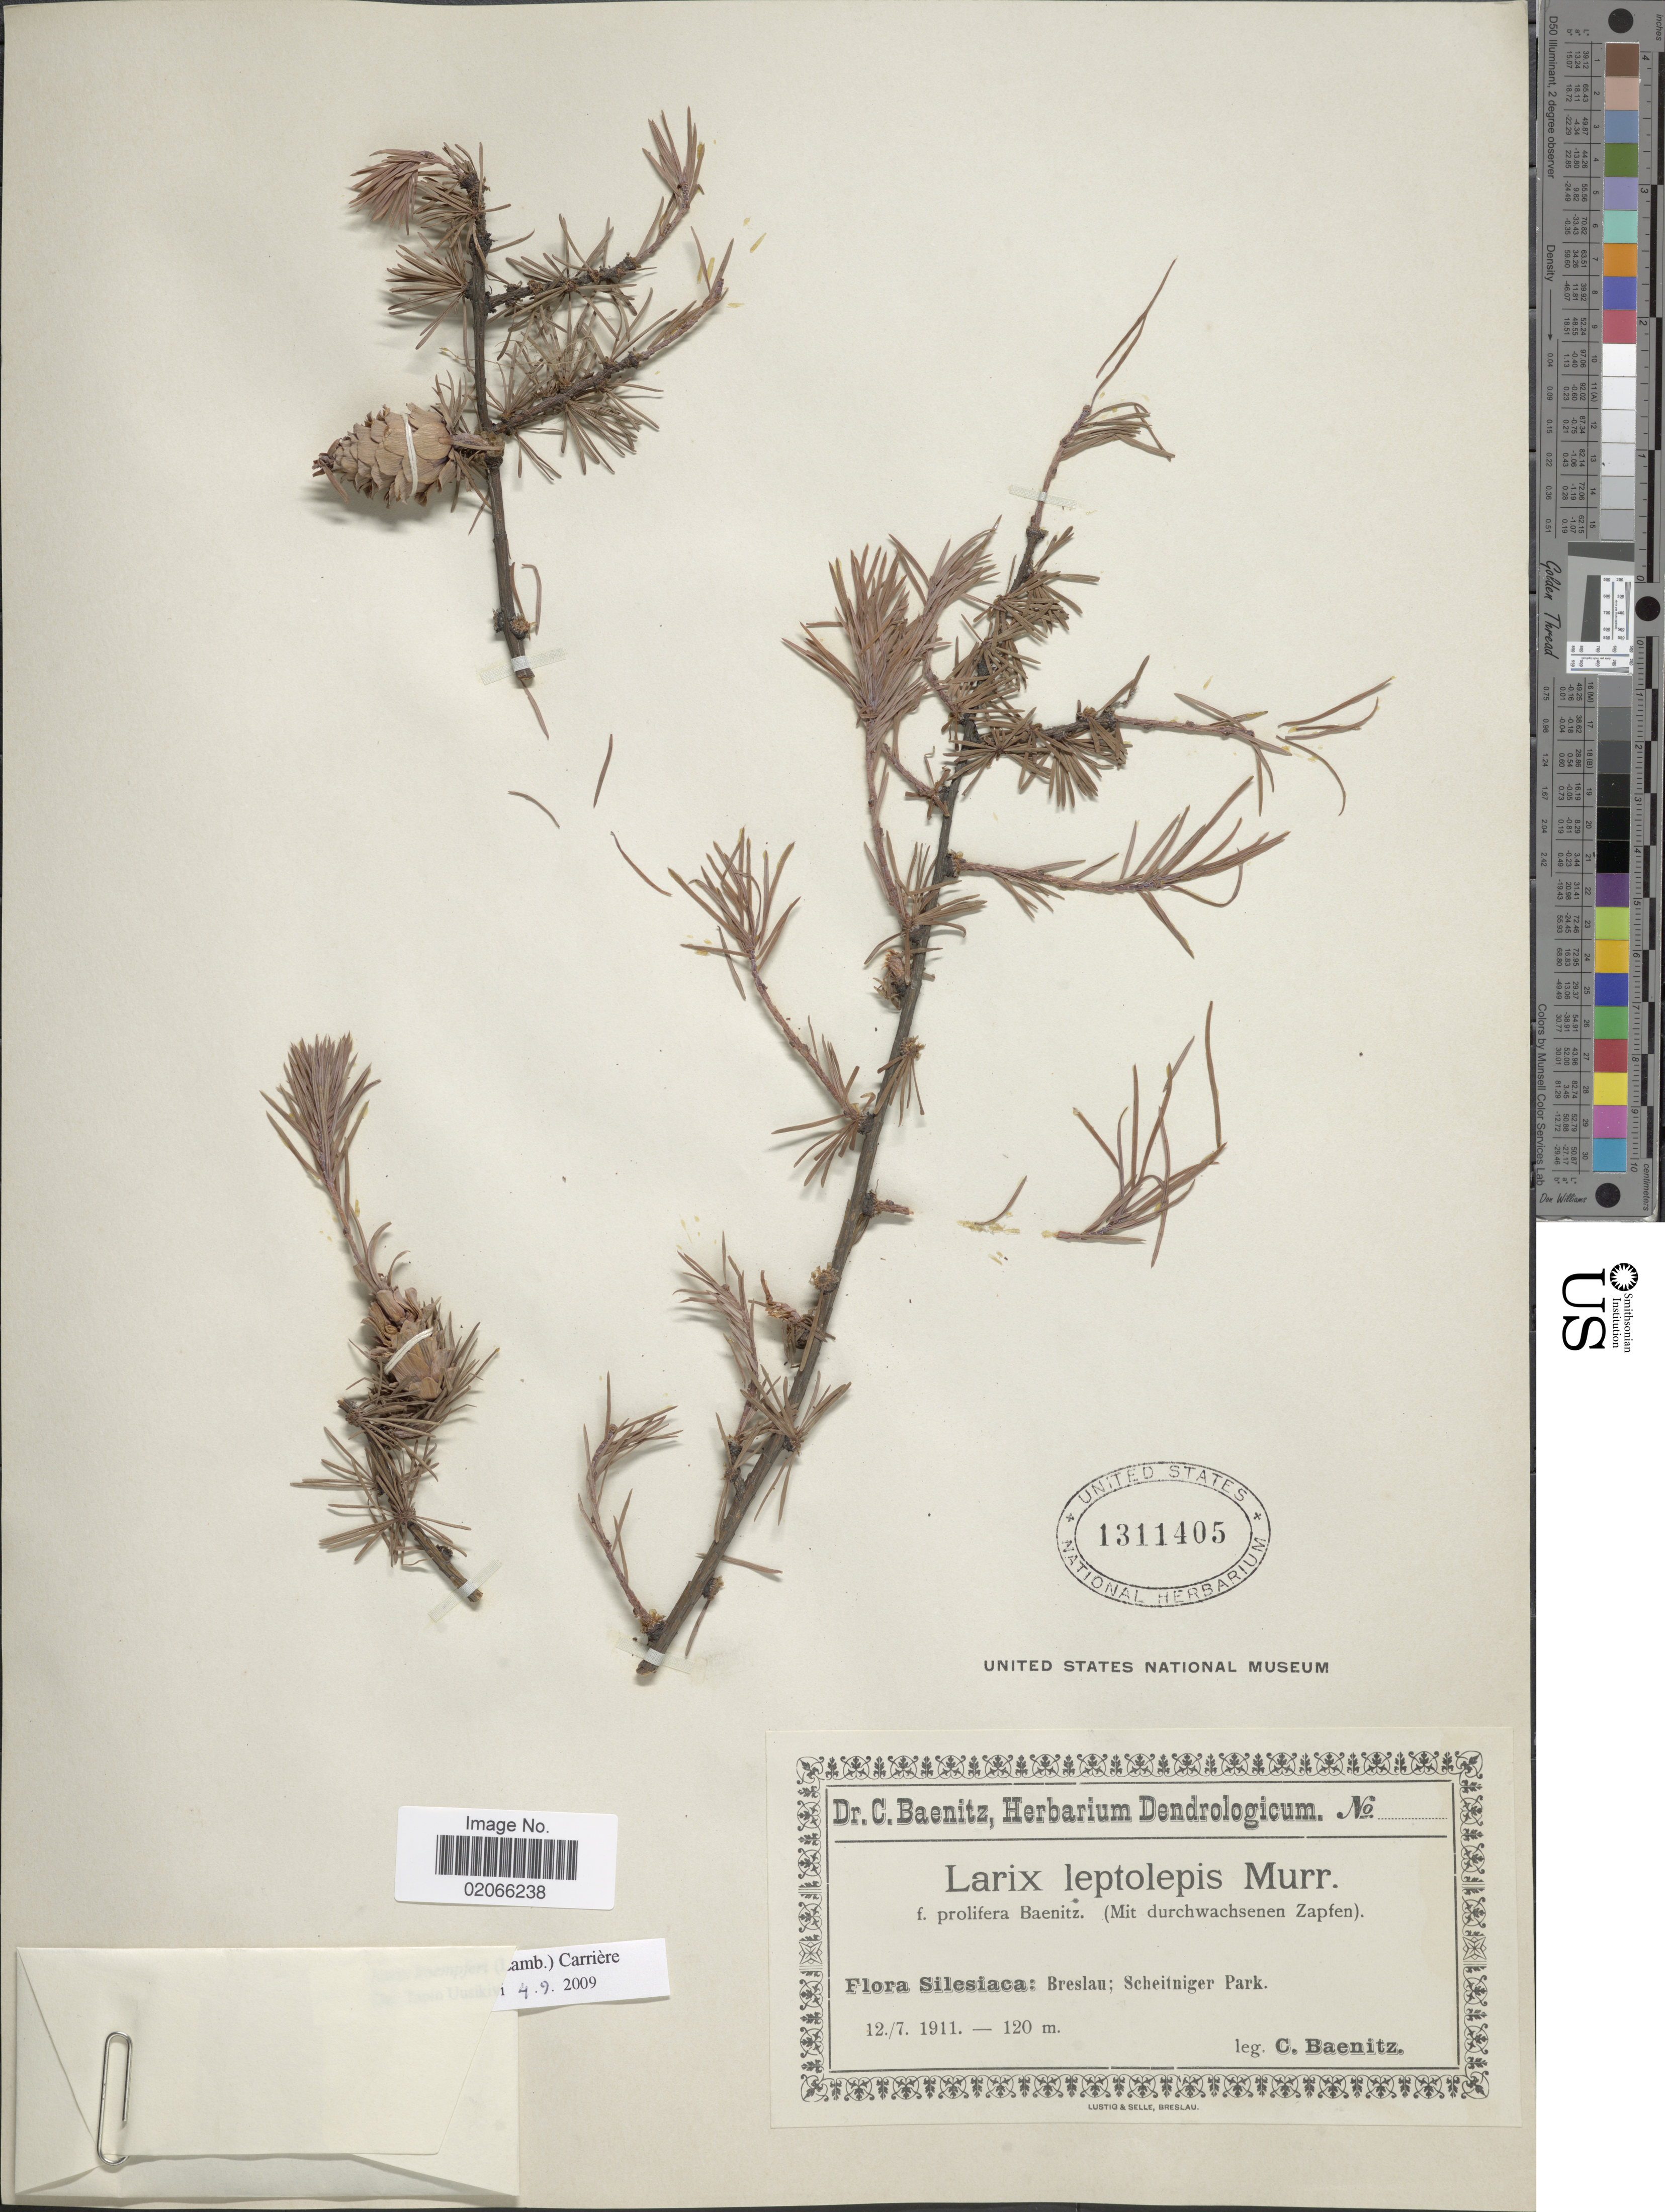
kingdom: Plantae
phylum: Tracheophyta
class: Pinopsida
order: Pinales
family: Pinaceae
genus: Larix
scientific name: Larix kaempferi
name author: (Lamb.) Carrière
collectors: C. G. Baenitz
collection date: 1911-07-12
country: Poland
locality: Silesiaca: Breslau; Scheitniger Park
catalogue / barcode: US 1311405